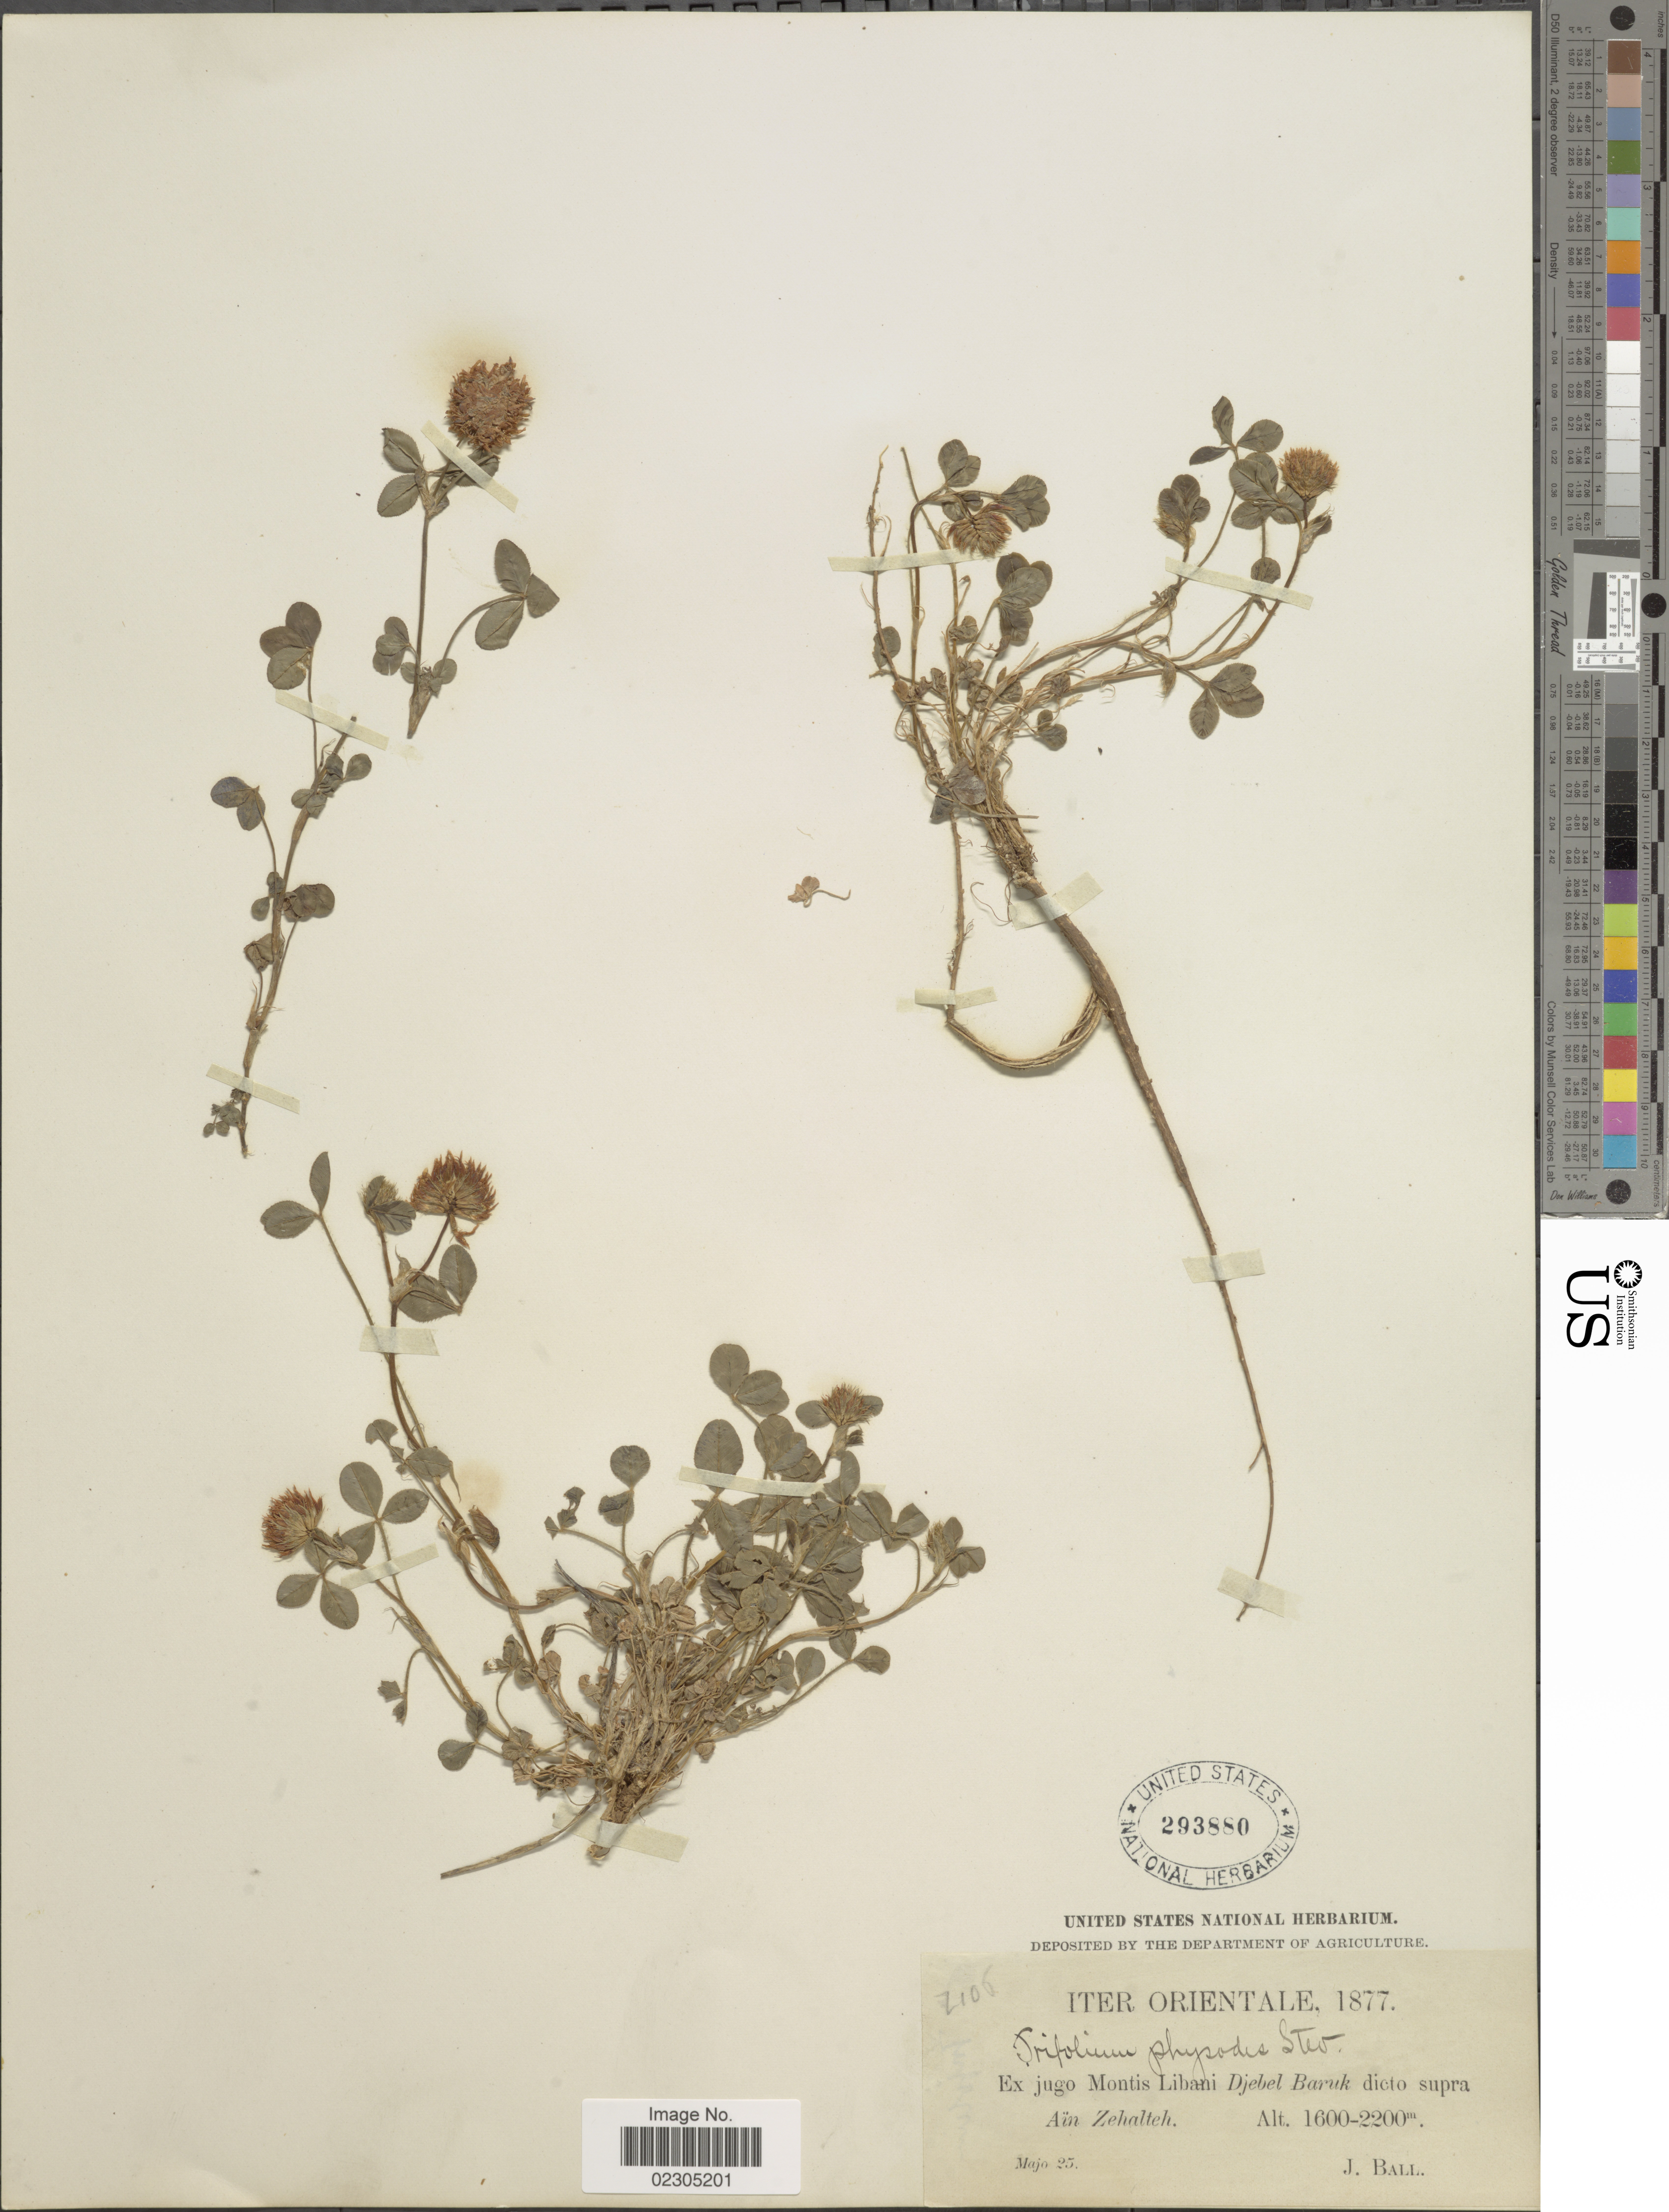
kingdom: Plantae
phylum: Tracheophyta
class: Magnoliopsida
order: Fabales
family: Fabaceae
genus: Trifolium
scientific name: Trifolium physodes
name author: M. Bieb.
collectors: J. Ball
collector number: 7106*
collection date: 1877-05-25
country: Lebanon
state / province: Mont-Liban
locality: Ex jugo Libani Djebel Baruk dicto supra Ain Zehalteh. Irter Orientale.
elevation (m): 1600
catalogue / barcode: US 293880